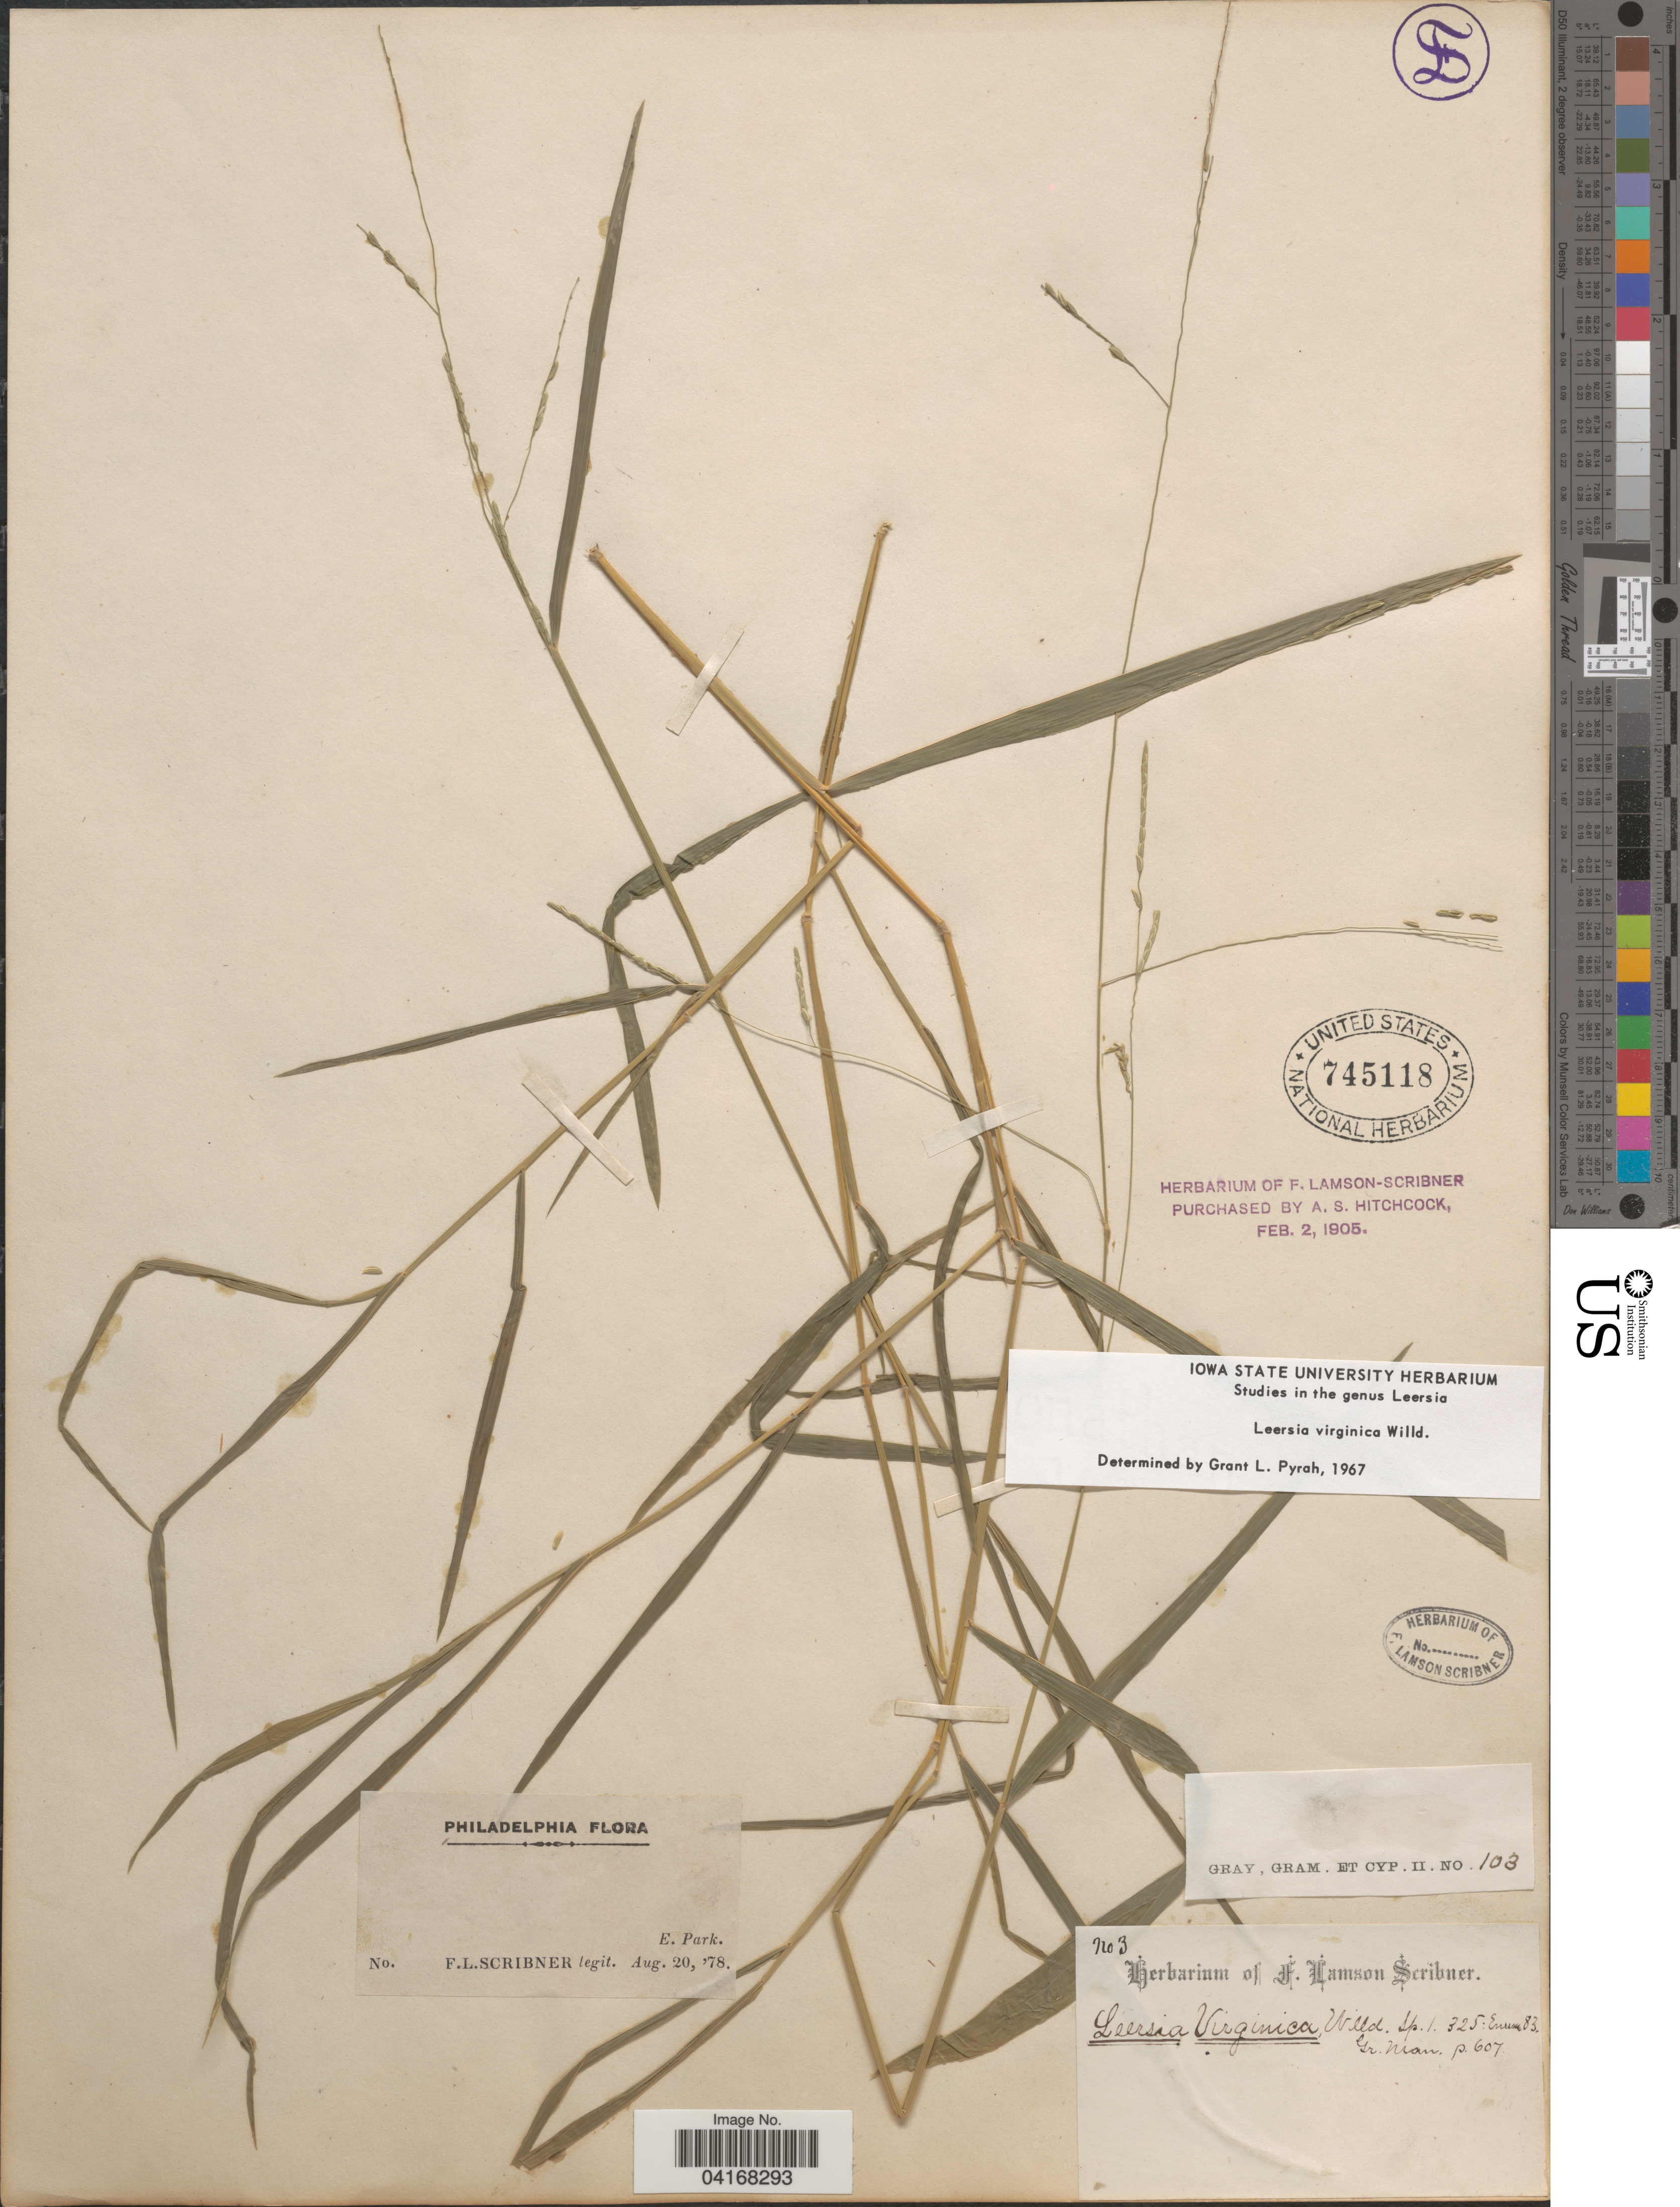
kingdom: Plantae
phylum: Tracheophyta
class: Liliopsida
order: Poales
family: Poaceae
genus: Leersia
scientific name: Leersia virginica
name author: Willd.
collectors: F. Lamson-Scribner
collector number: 3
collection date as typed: Transcribed d/m/y: 20/8/78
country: United States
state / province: Pennsylvania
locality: Philadelphia. E. Park.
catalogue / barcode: US 745118